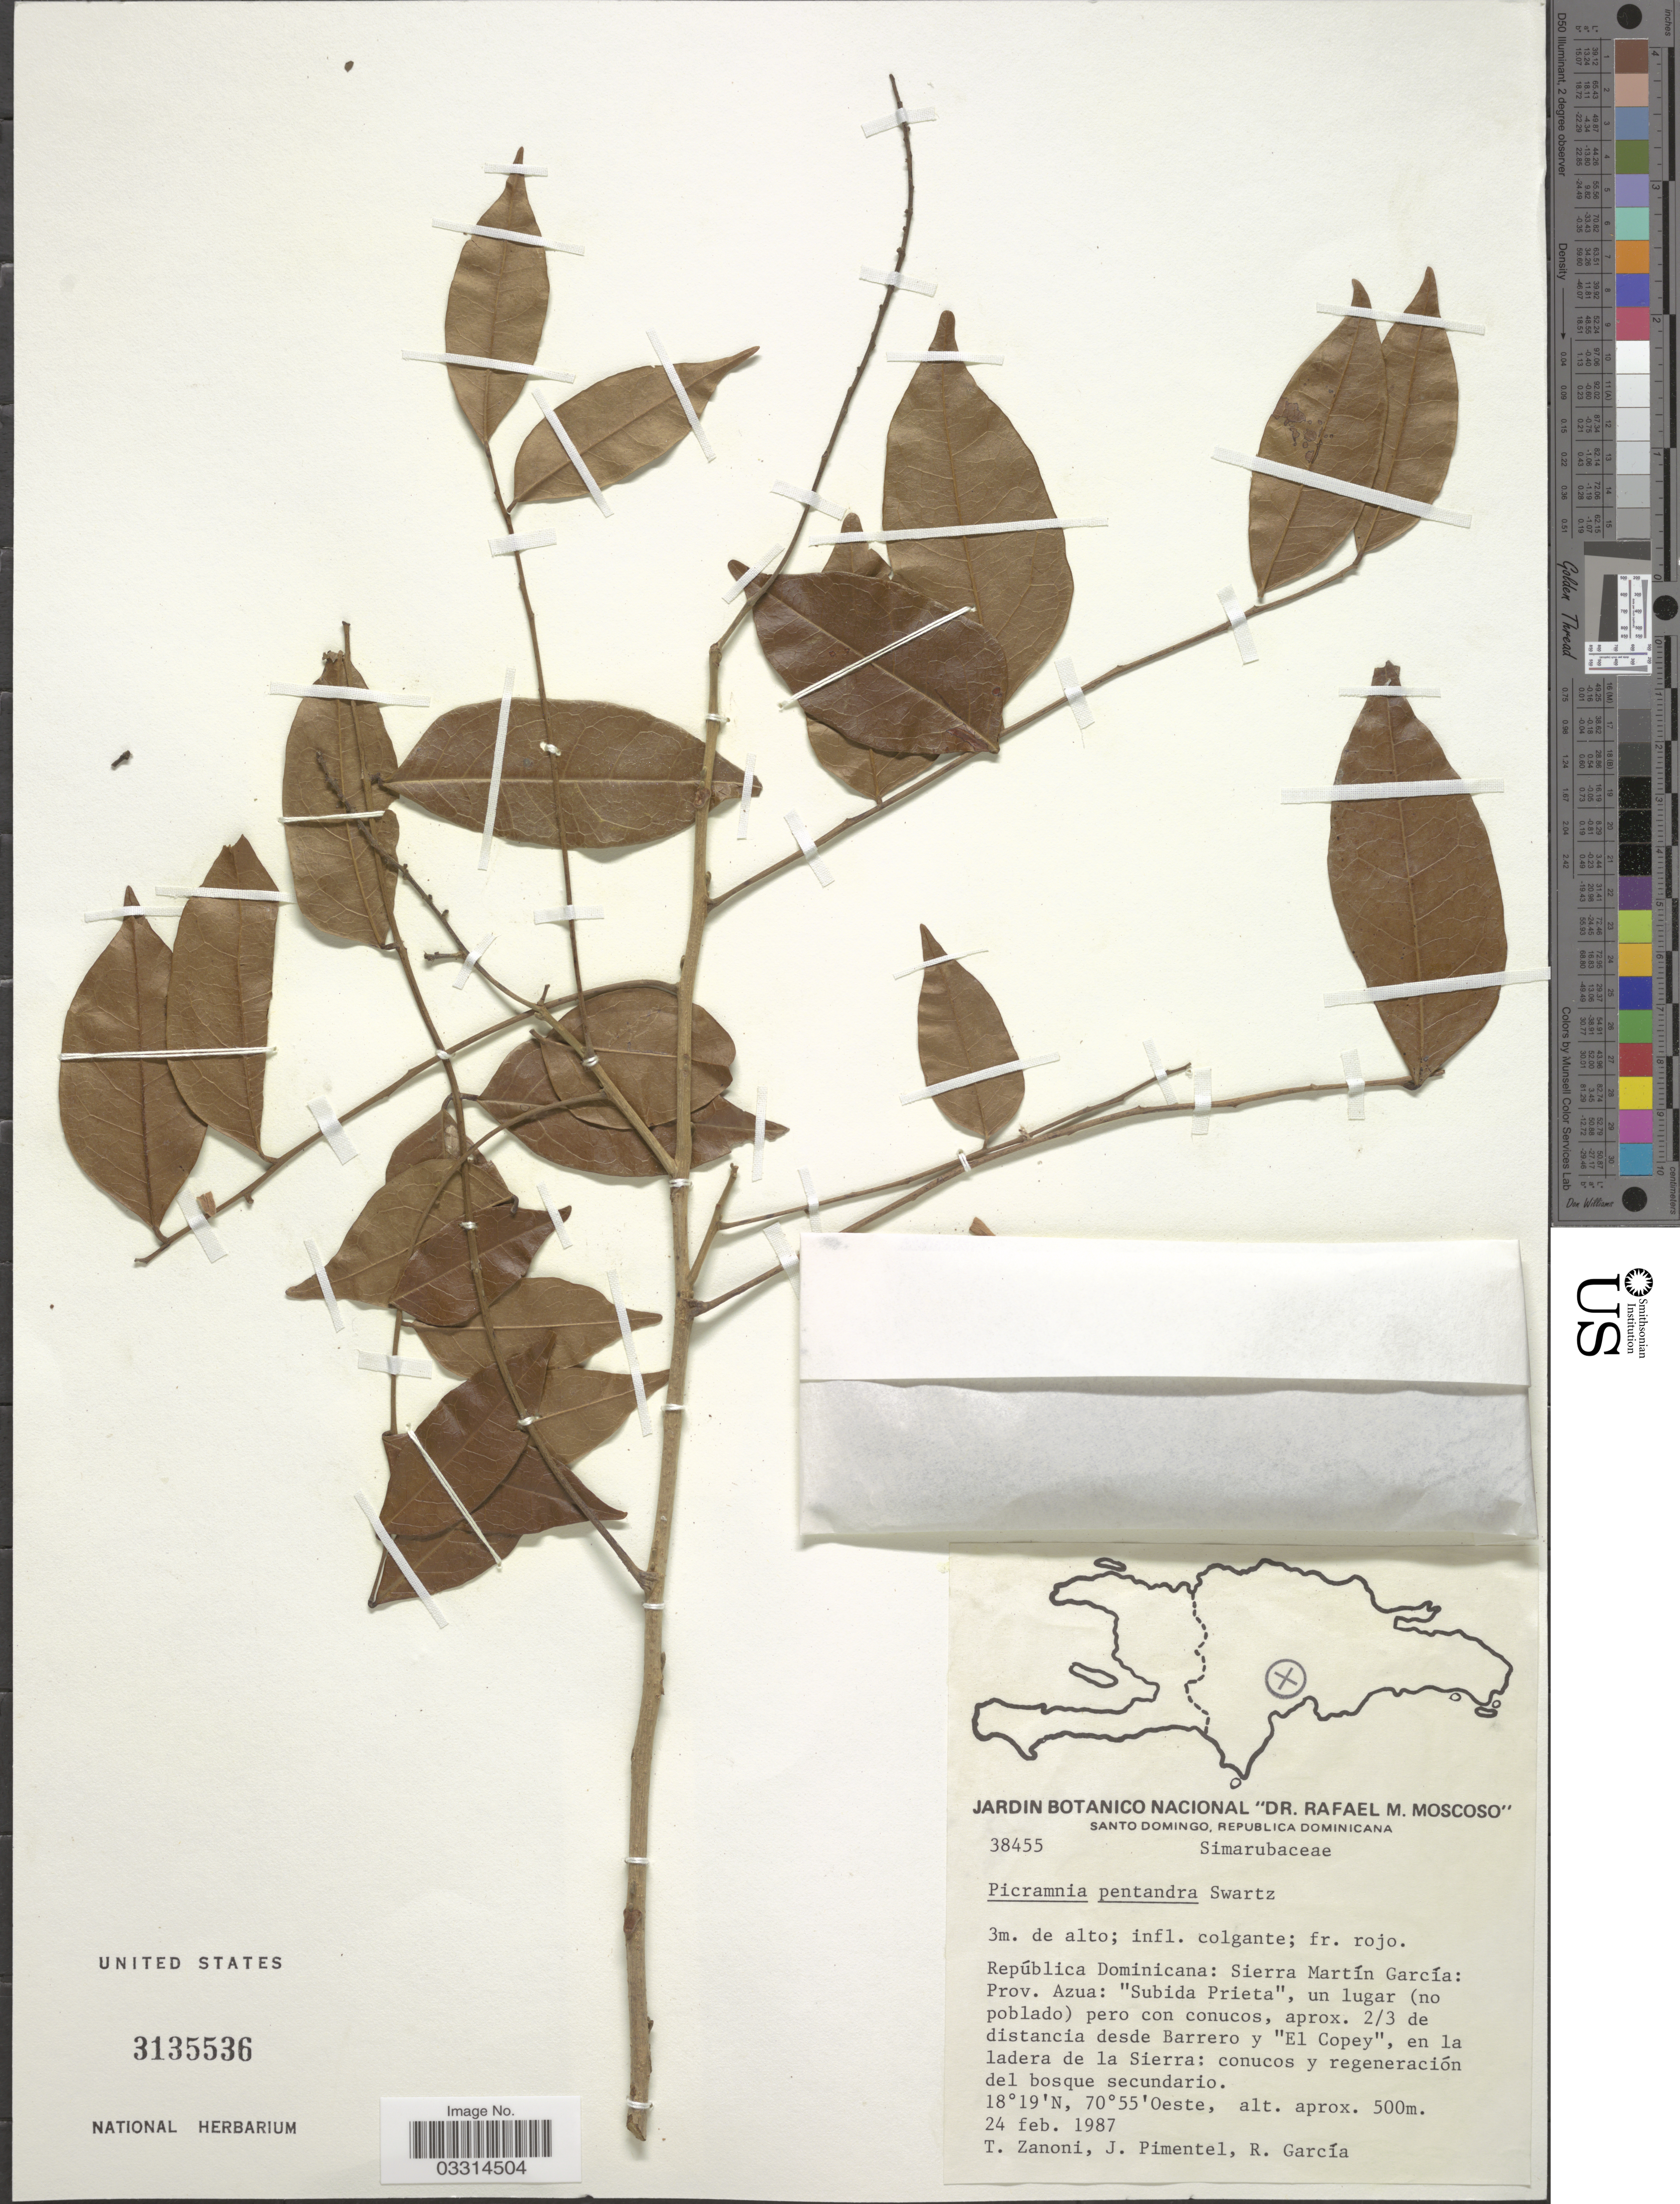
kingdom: Plantae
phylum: Tracheophyta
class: Magnoliopsida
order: Picramniales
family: Picramniaceae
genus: Picramnia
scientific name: Picramnia pentandra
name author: Sw.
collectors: T. Zanoni, J. Pimentel & R. Garcia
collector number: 38455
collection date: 1987-02-24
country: Dominican Republic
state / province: Azua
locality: Sierra Martín García: "Subida Prieta", un lugar (no poblado) pero con conucos, aprox. 2/3 de distancia desde Barrero y "El Copey", el la ladera de la Sierra.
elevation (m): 500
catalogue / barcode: US 3135536